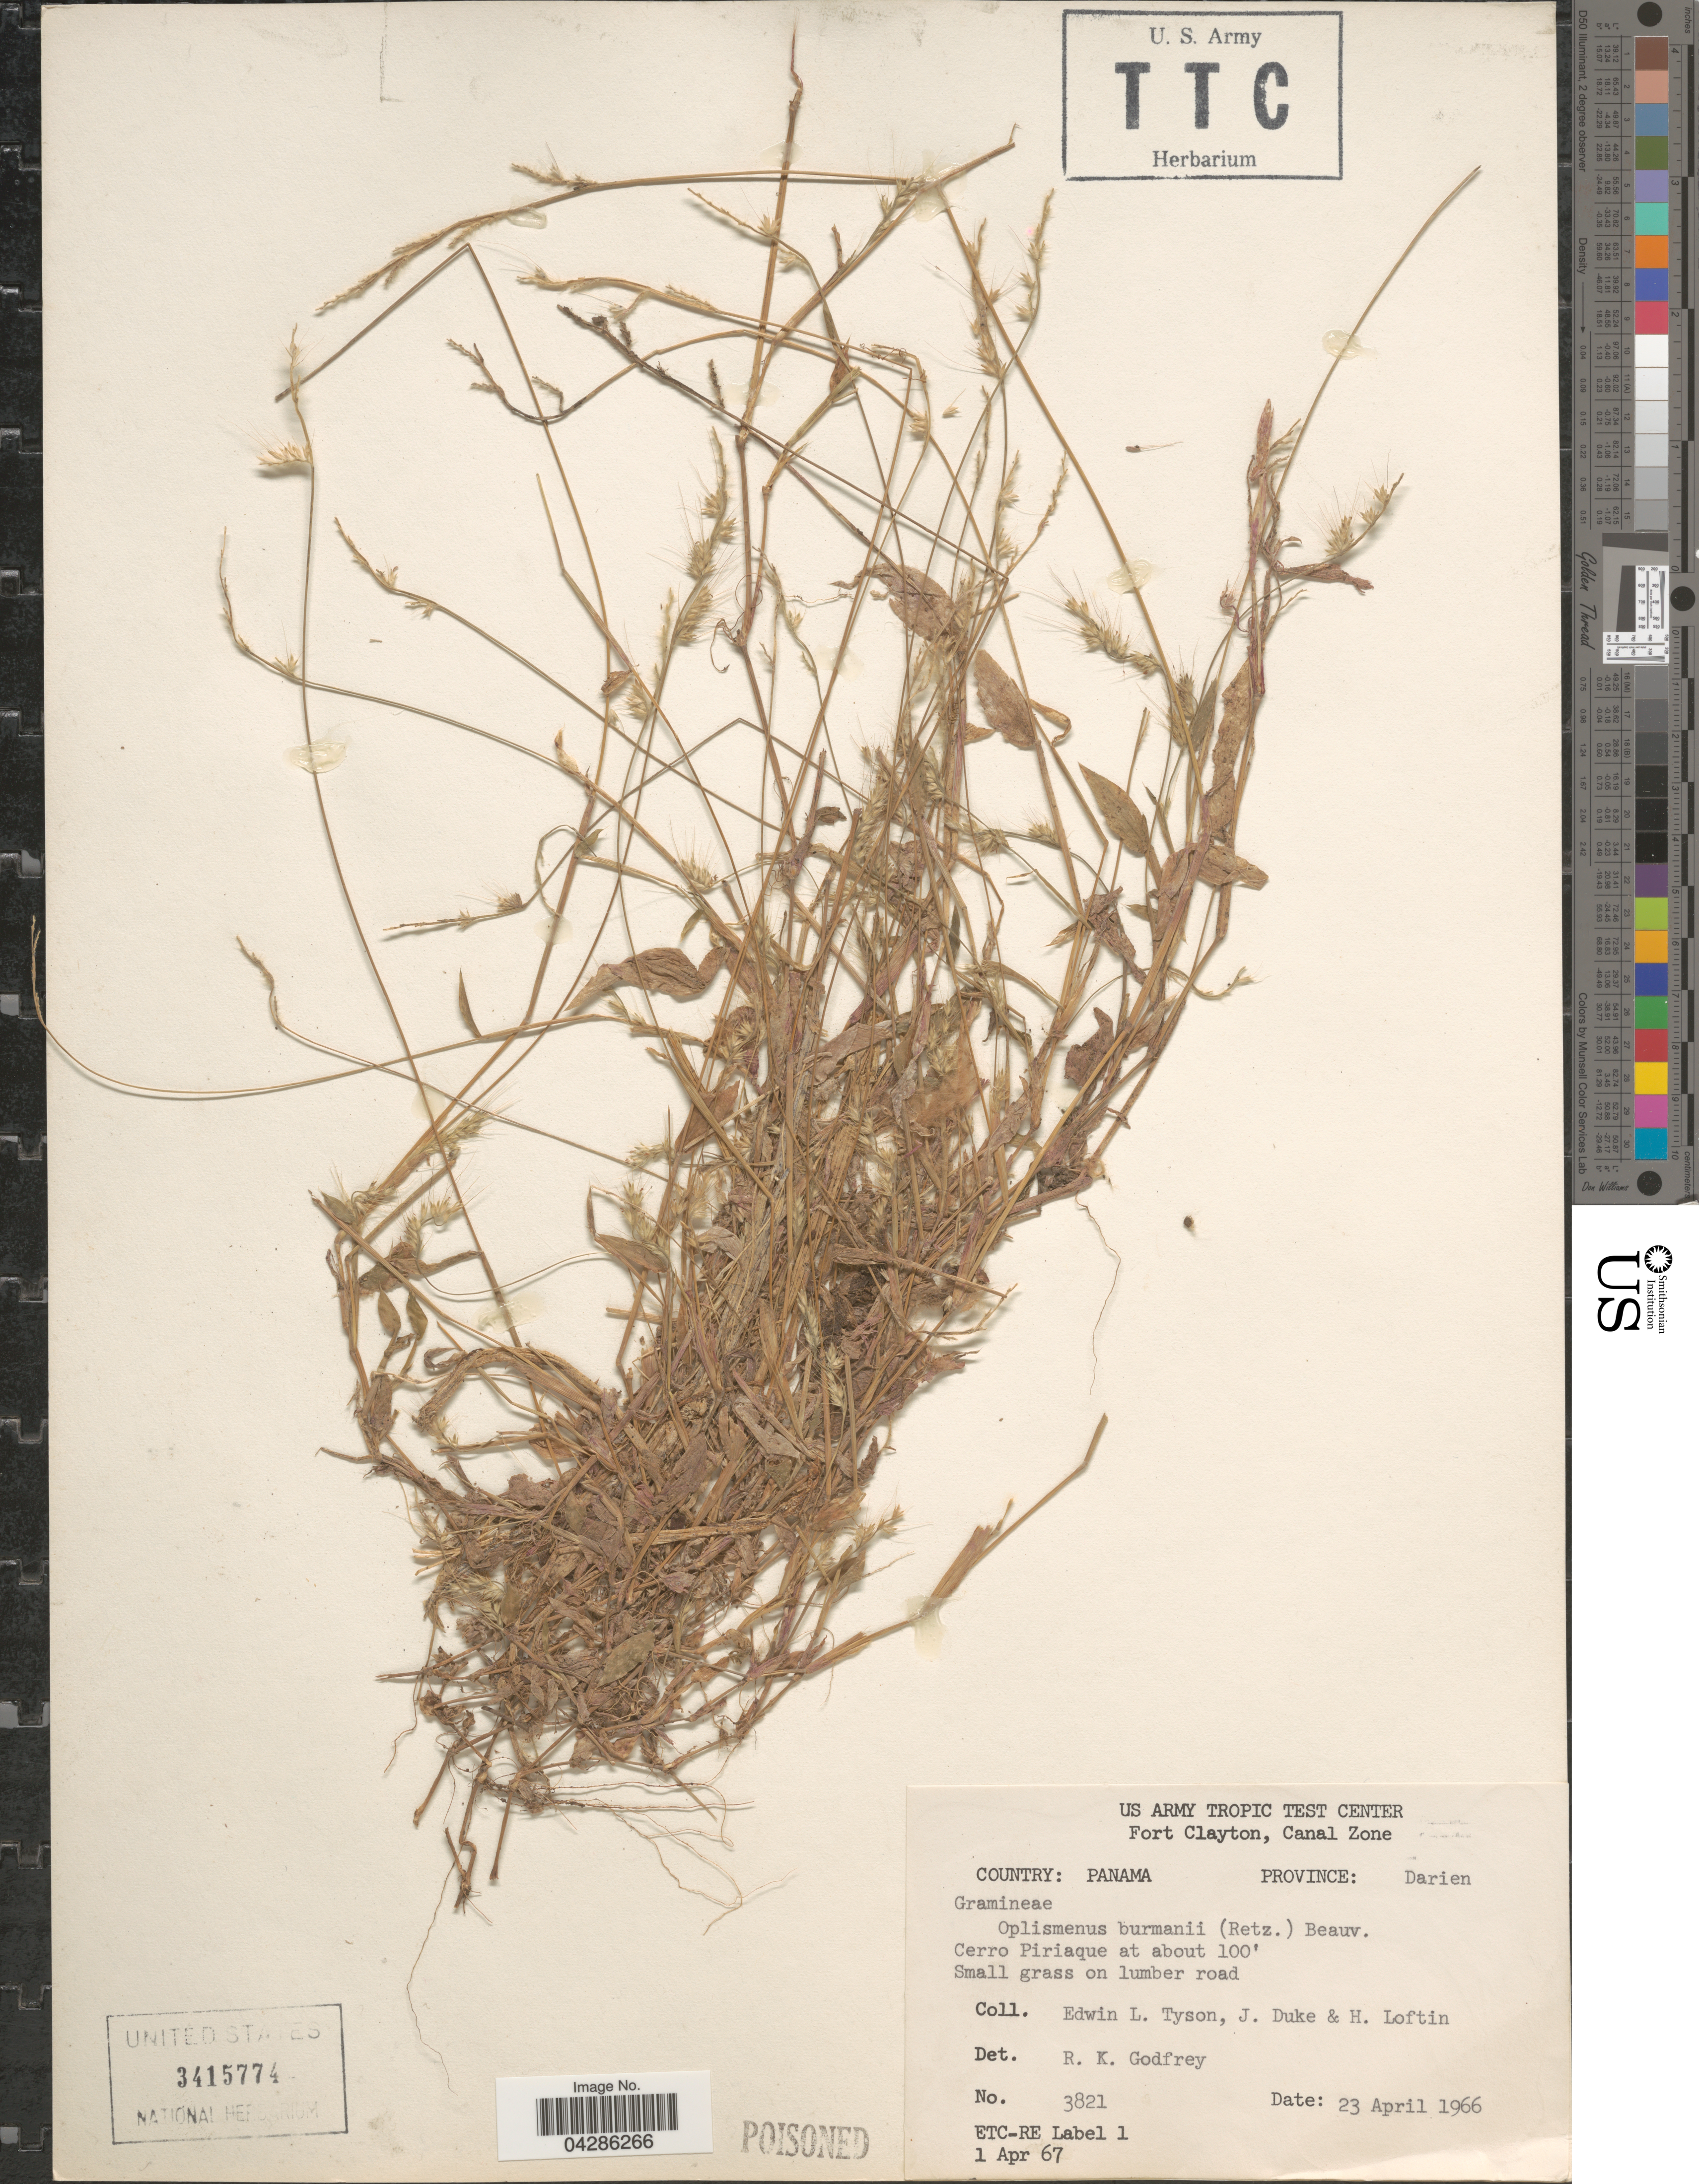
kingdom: Plantae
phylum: Tracheophyta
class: Liliopsida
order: Poales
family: Poaceae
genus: Oplismenus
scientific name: Oplismenus burmannii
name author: (Retz.) P. Beauv.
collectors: E. L. Tyson, J. Duke & H. Loftin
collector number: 3821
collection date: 1966-04-23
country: Panama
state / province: Darien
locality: Fort Clayton, Canal Zone. Cerro Piriaque.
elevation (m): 30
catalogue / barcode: US 3415774